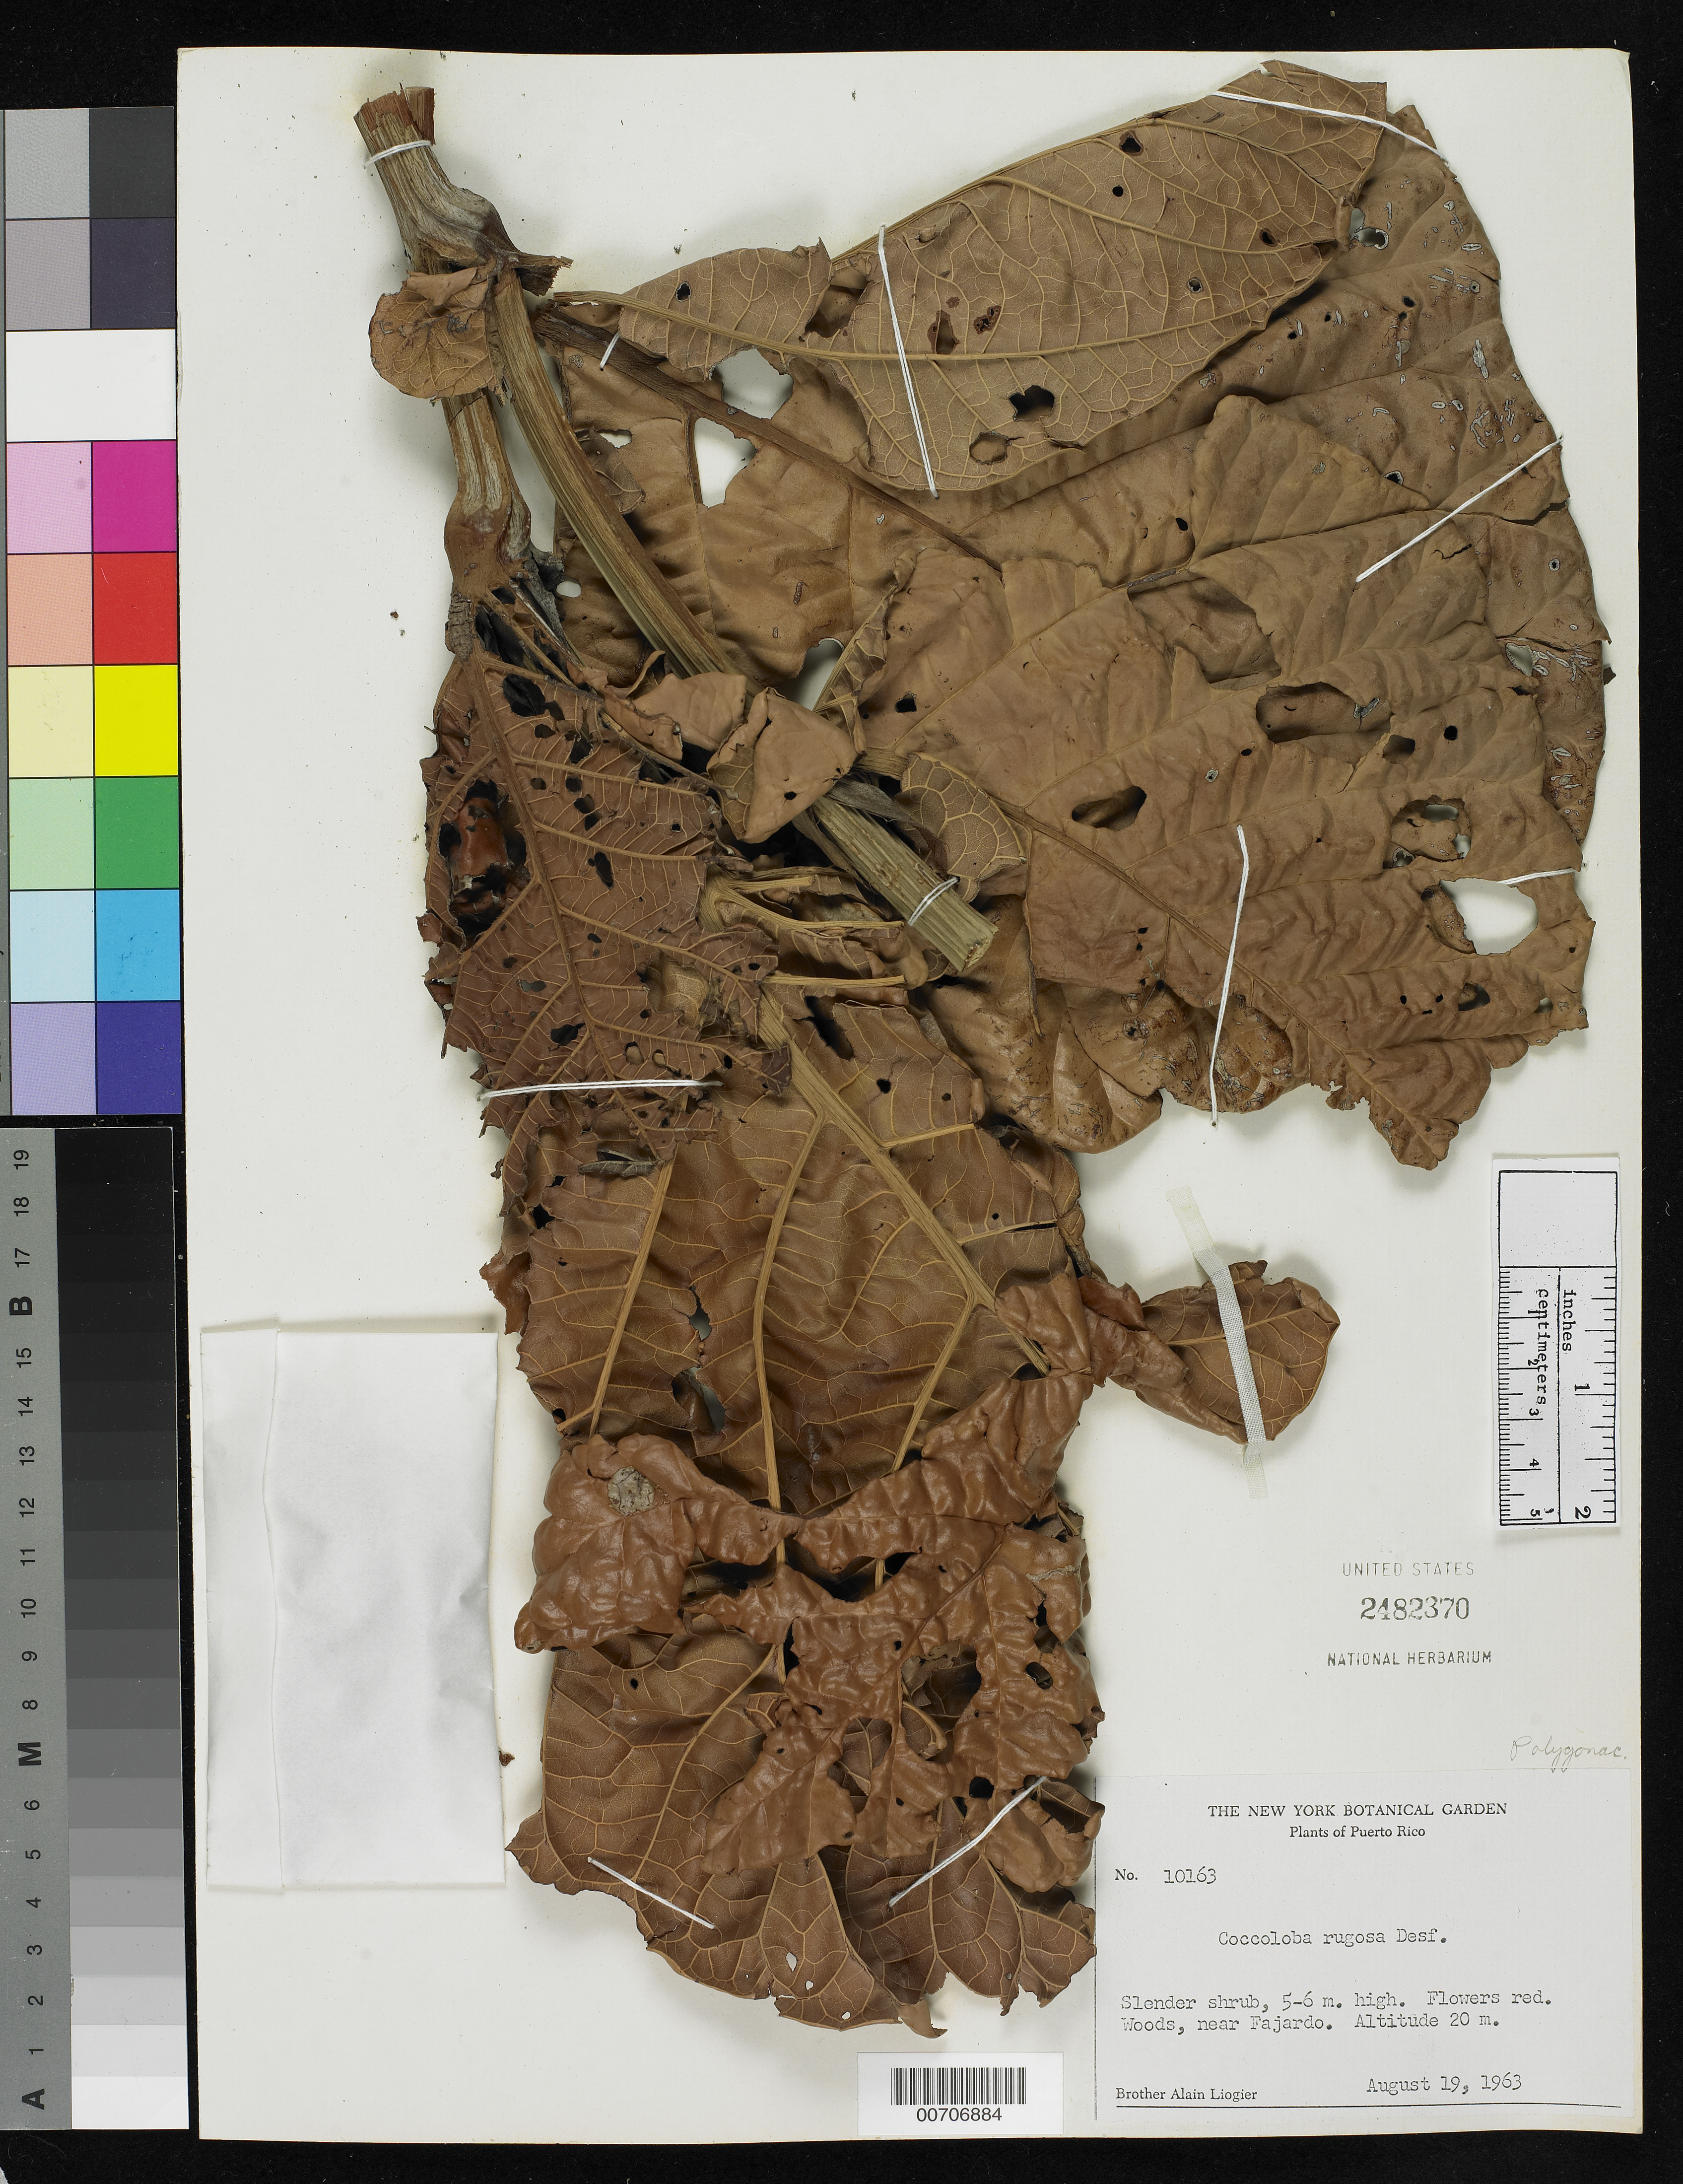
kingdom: Plantae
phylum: Tracheophyta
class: Magnoliopsida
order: Caryophyllales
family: Polygonaceae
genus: Coccoloba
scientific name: Coccoloba rugosa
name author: Desf.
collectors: A. H. Liogier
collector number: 10163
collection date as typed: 19 Aug 1963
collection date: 1963-08-19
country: Puerto Rico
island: Greater Antilles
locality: Fajardo, vic of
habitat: Woods, near Fajardo.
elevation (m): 20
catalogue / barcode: US 2482370